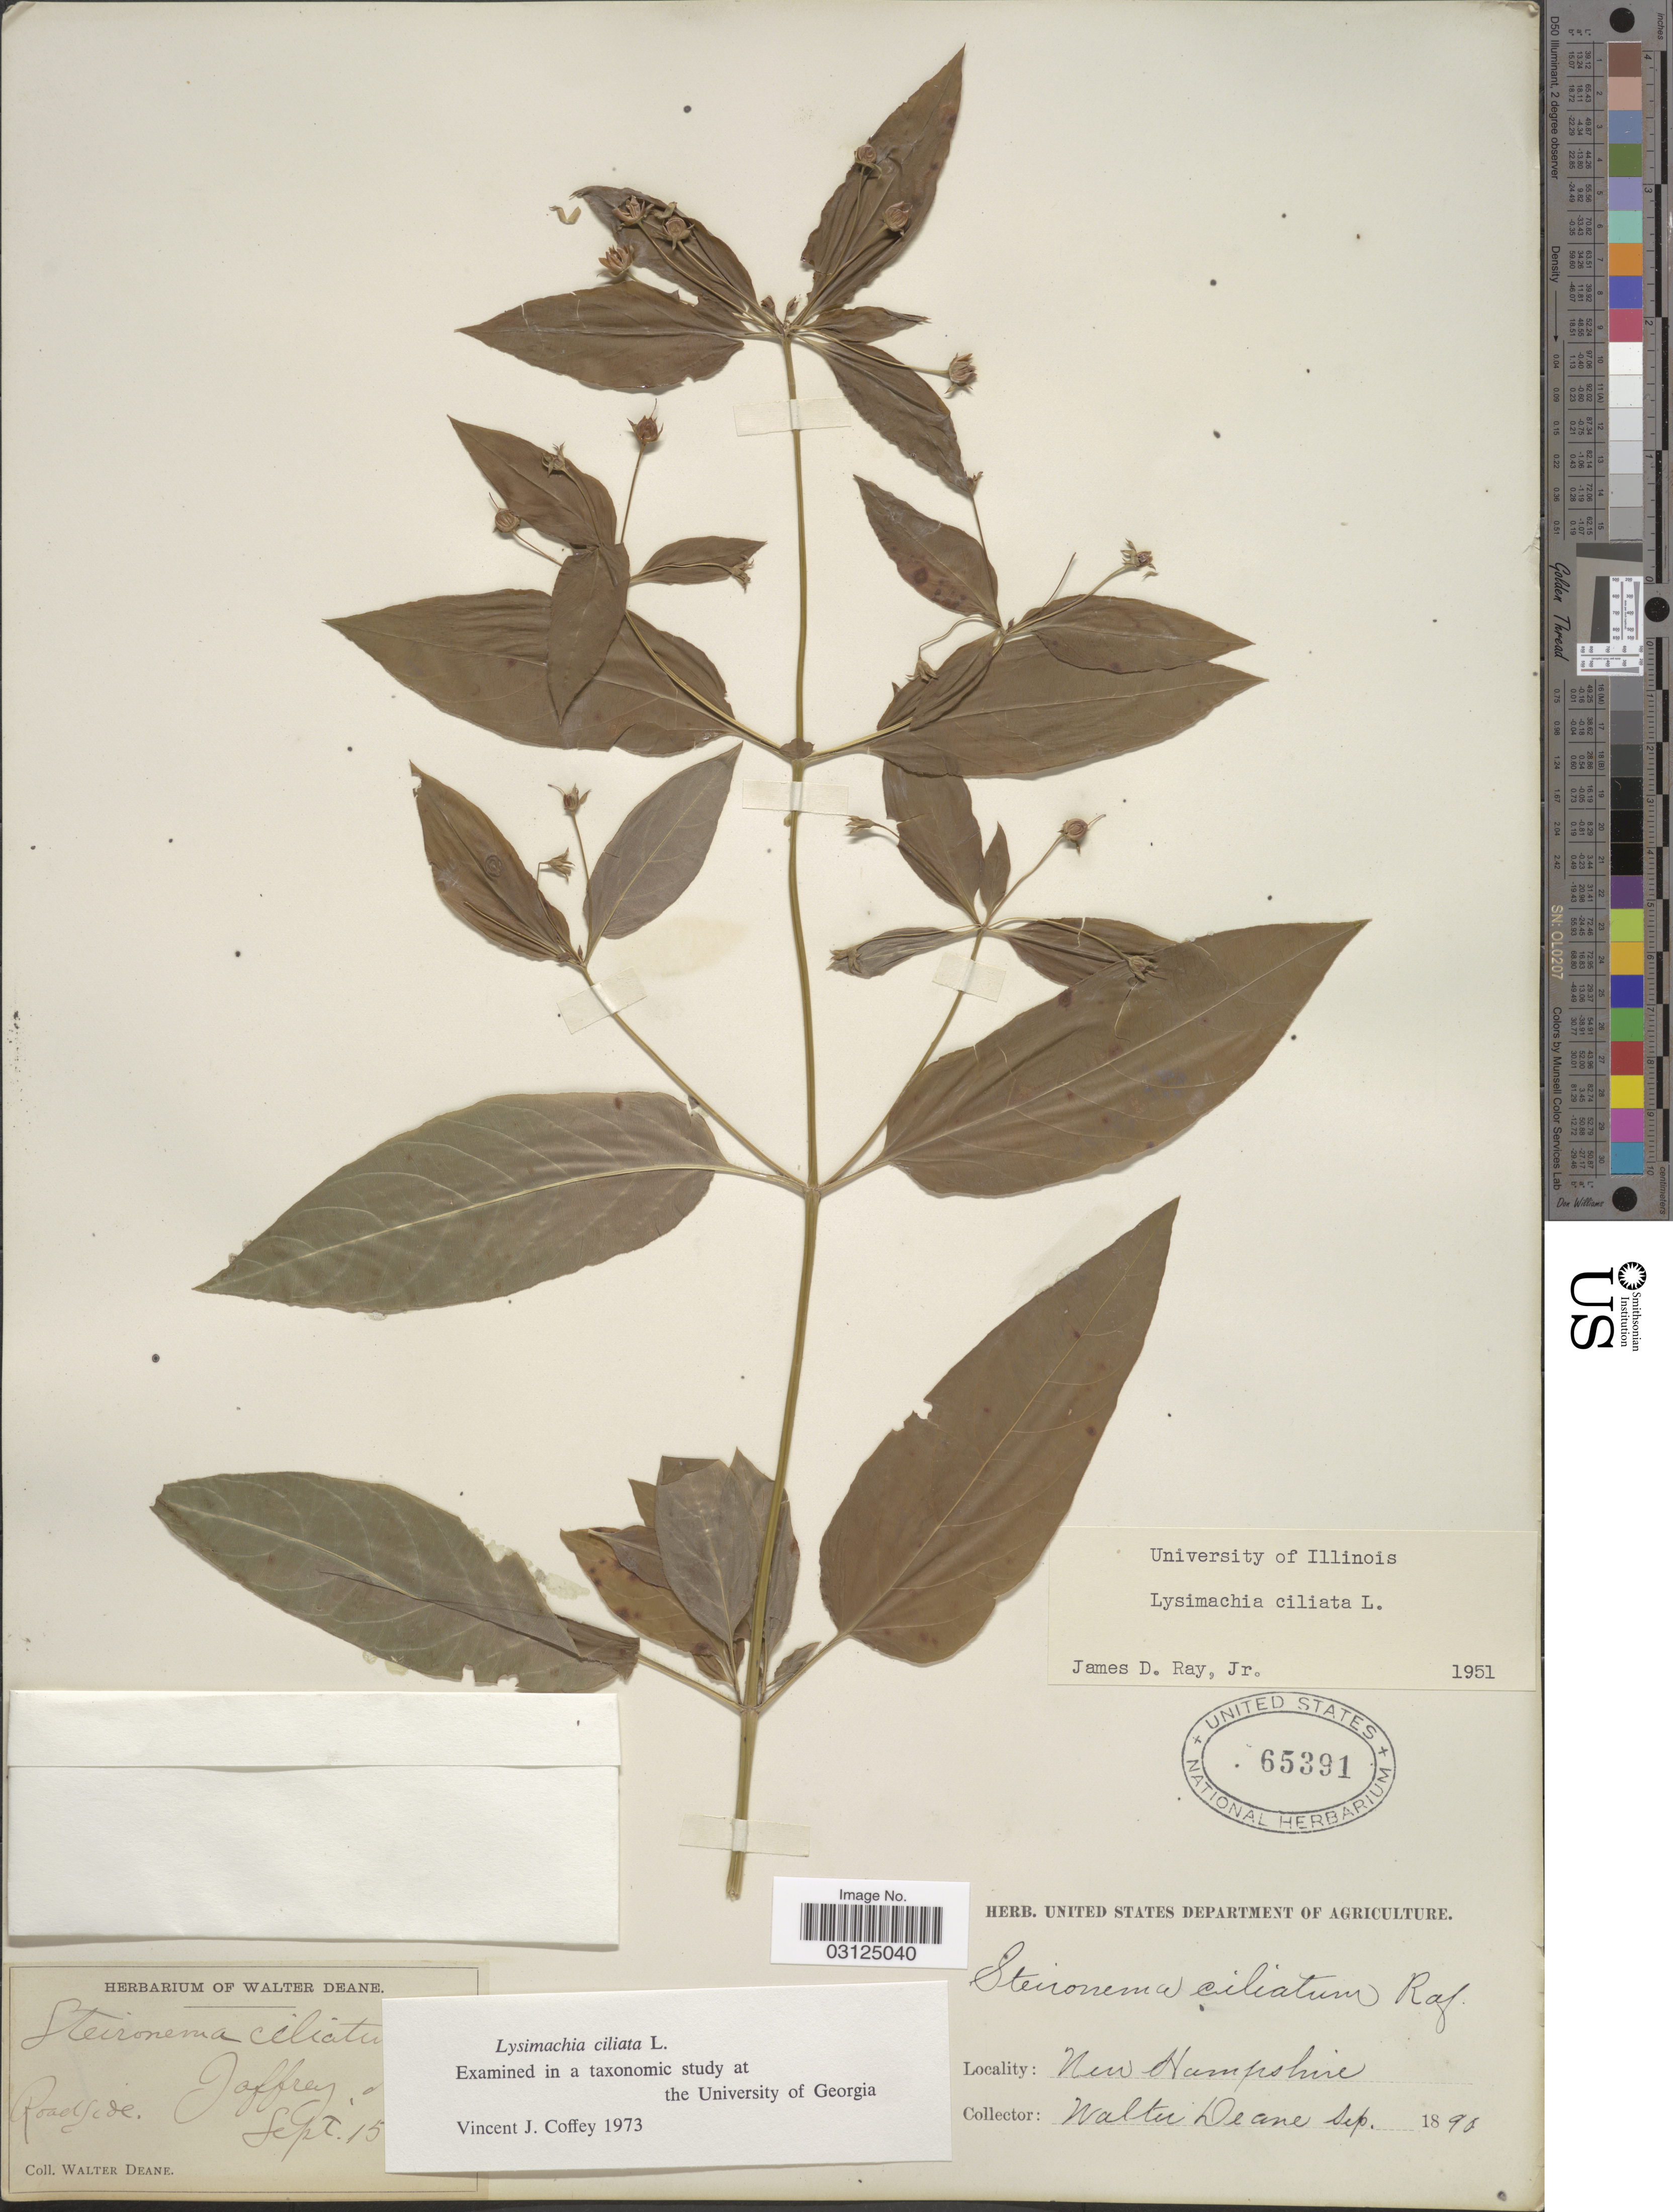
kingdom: Plantae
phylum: Tracheophyta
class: Magnoliopsida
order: Ericales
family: Primulaceae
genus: Lysimachia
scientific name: Lysimachia ciliata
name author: L.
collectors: W. Deane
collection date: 1890-09-15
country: United States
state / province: New Hampshire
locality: Roadside. Jaffrey.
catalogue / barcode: US 65391